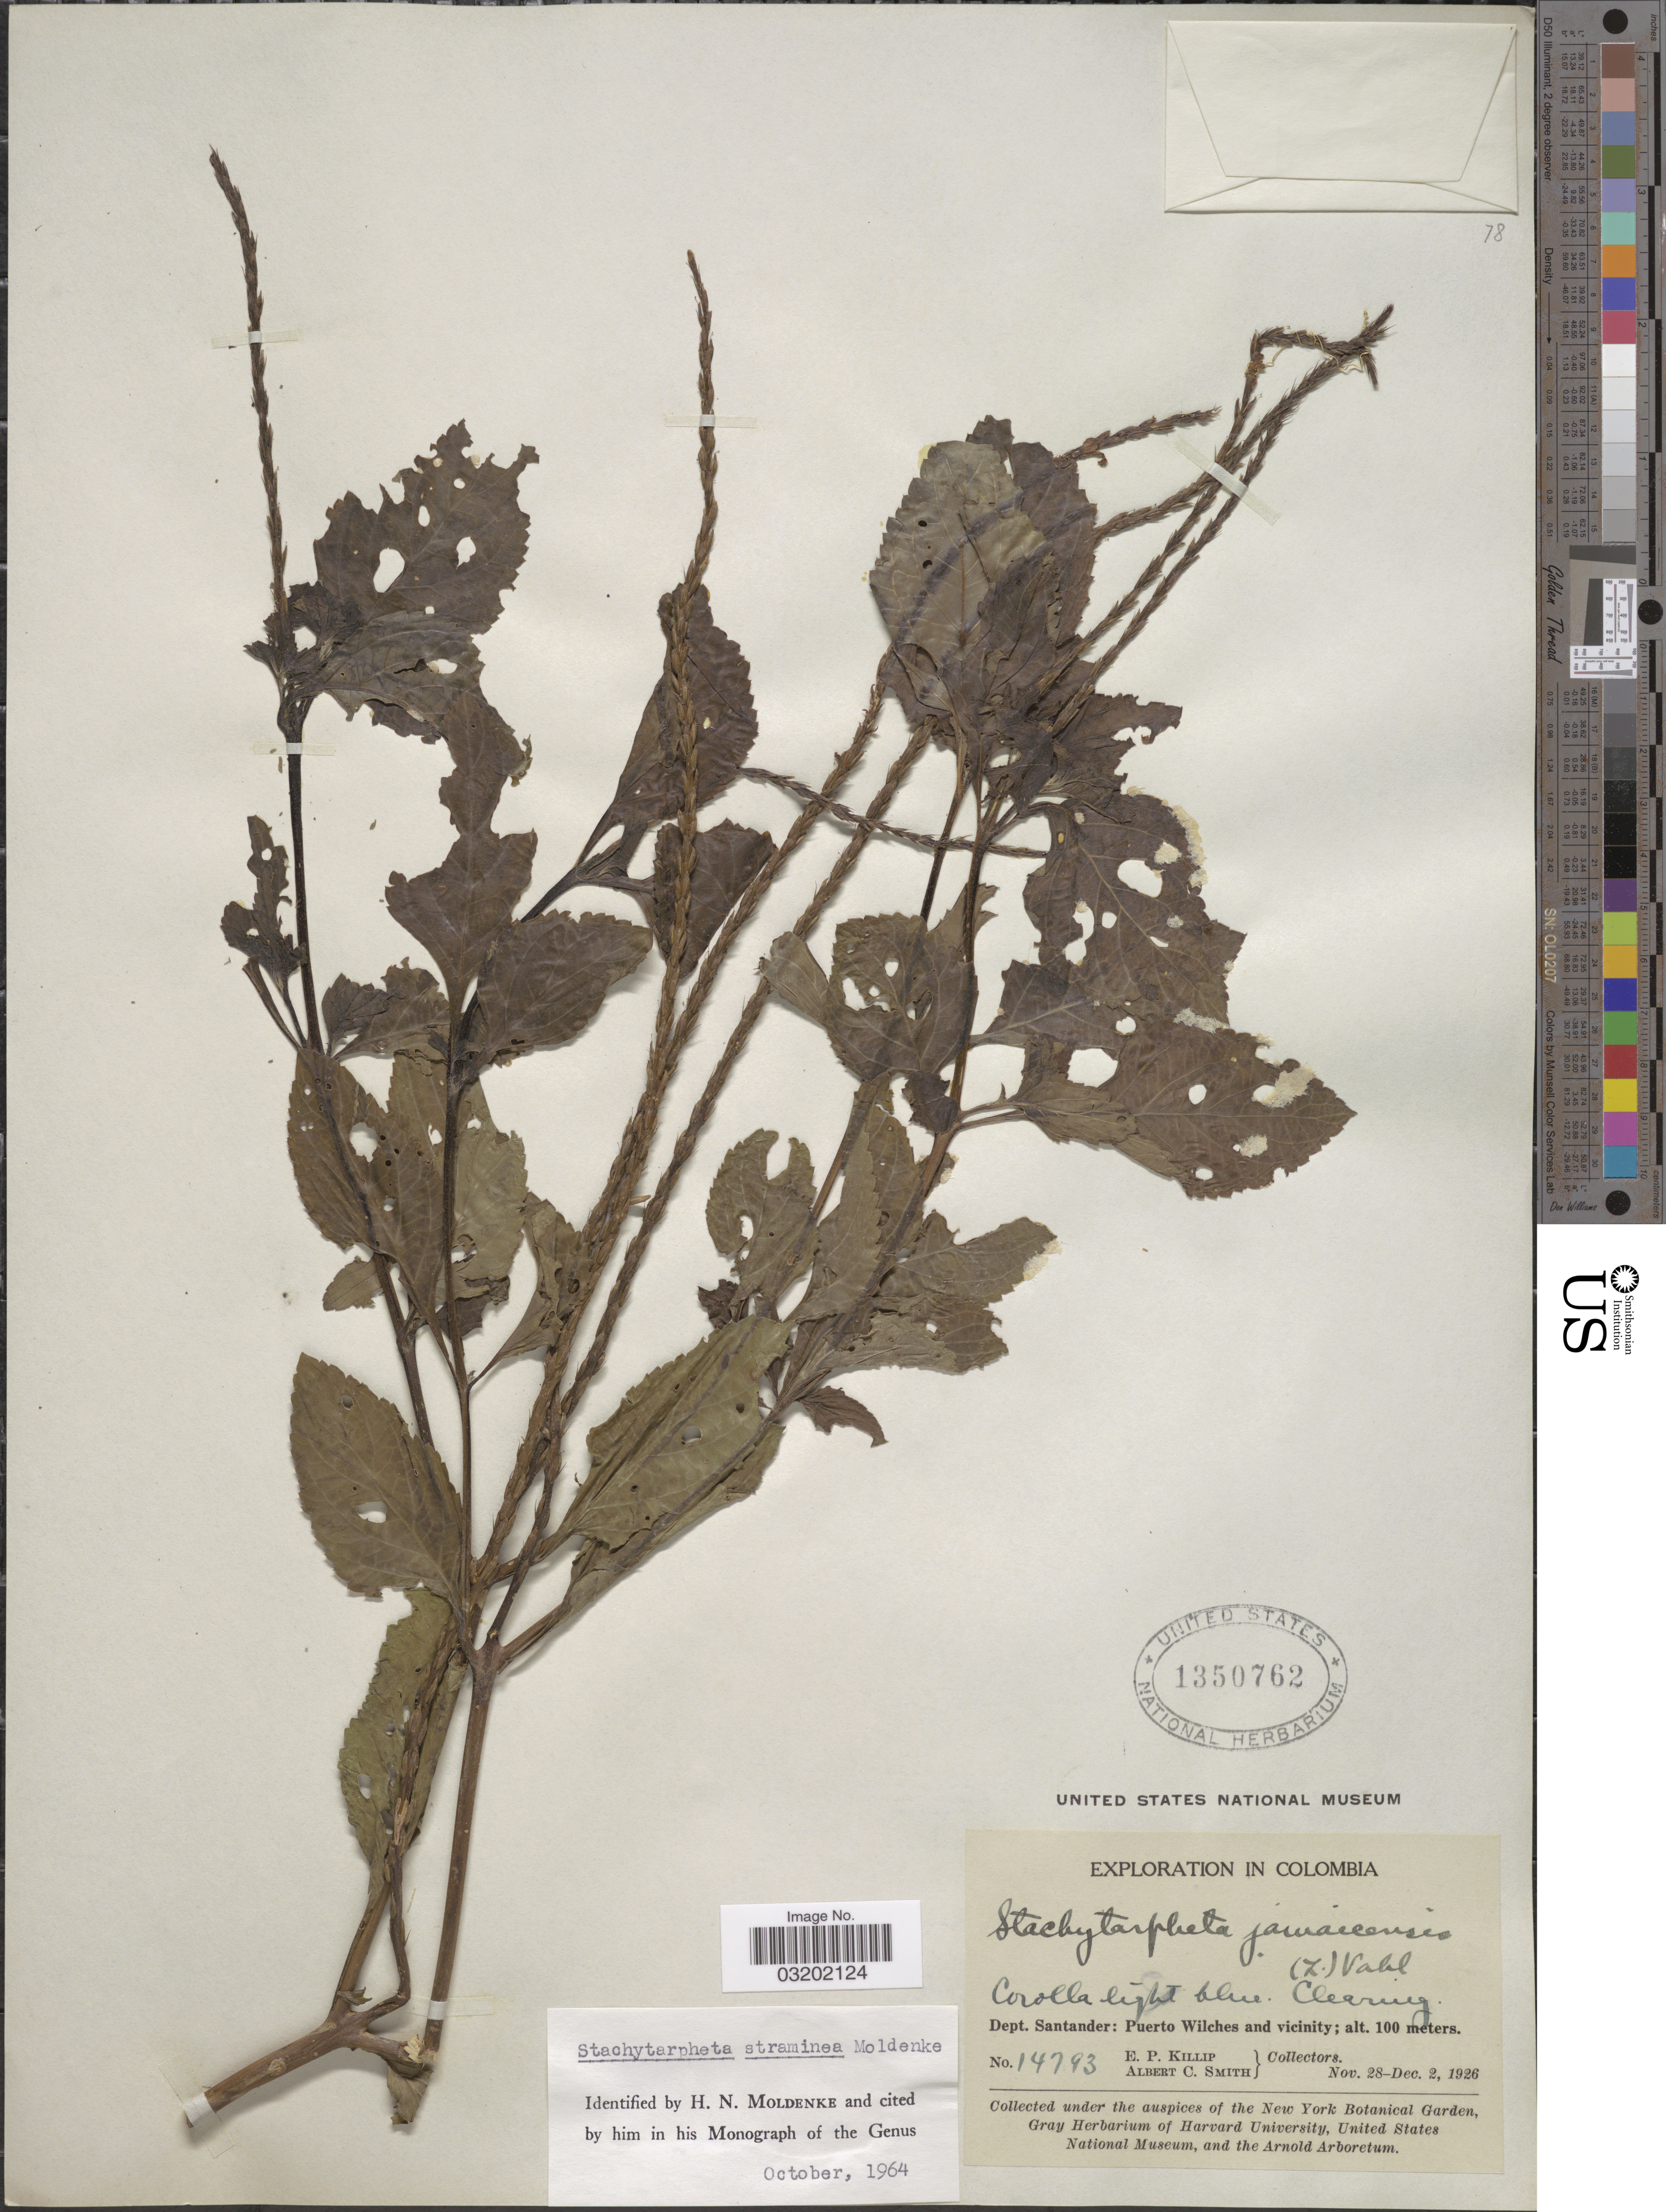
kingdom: Plantae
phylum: Tracheophyta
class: Magnoliopsida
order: Lamiales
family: Verbenaceae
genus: Stachytarpheta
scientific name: Stachytarpheta straminea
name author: Moldenke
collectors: E. P. Killip & A. C. Smith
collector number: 14793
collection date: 1926-11-28/1926-12-02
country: Colombia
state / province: Santander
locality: Dept. Santander: Puerto Wilches and vicinity.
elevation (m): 100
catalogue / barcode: US 1350762